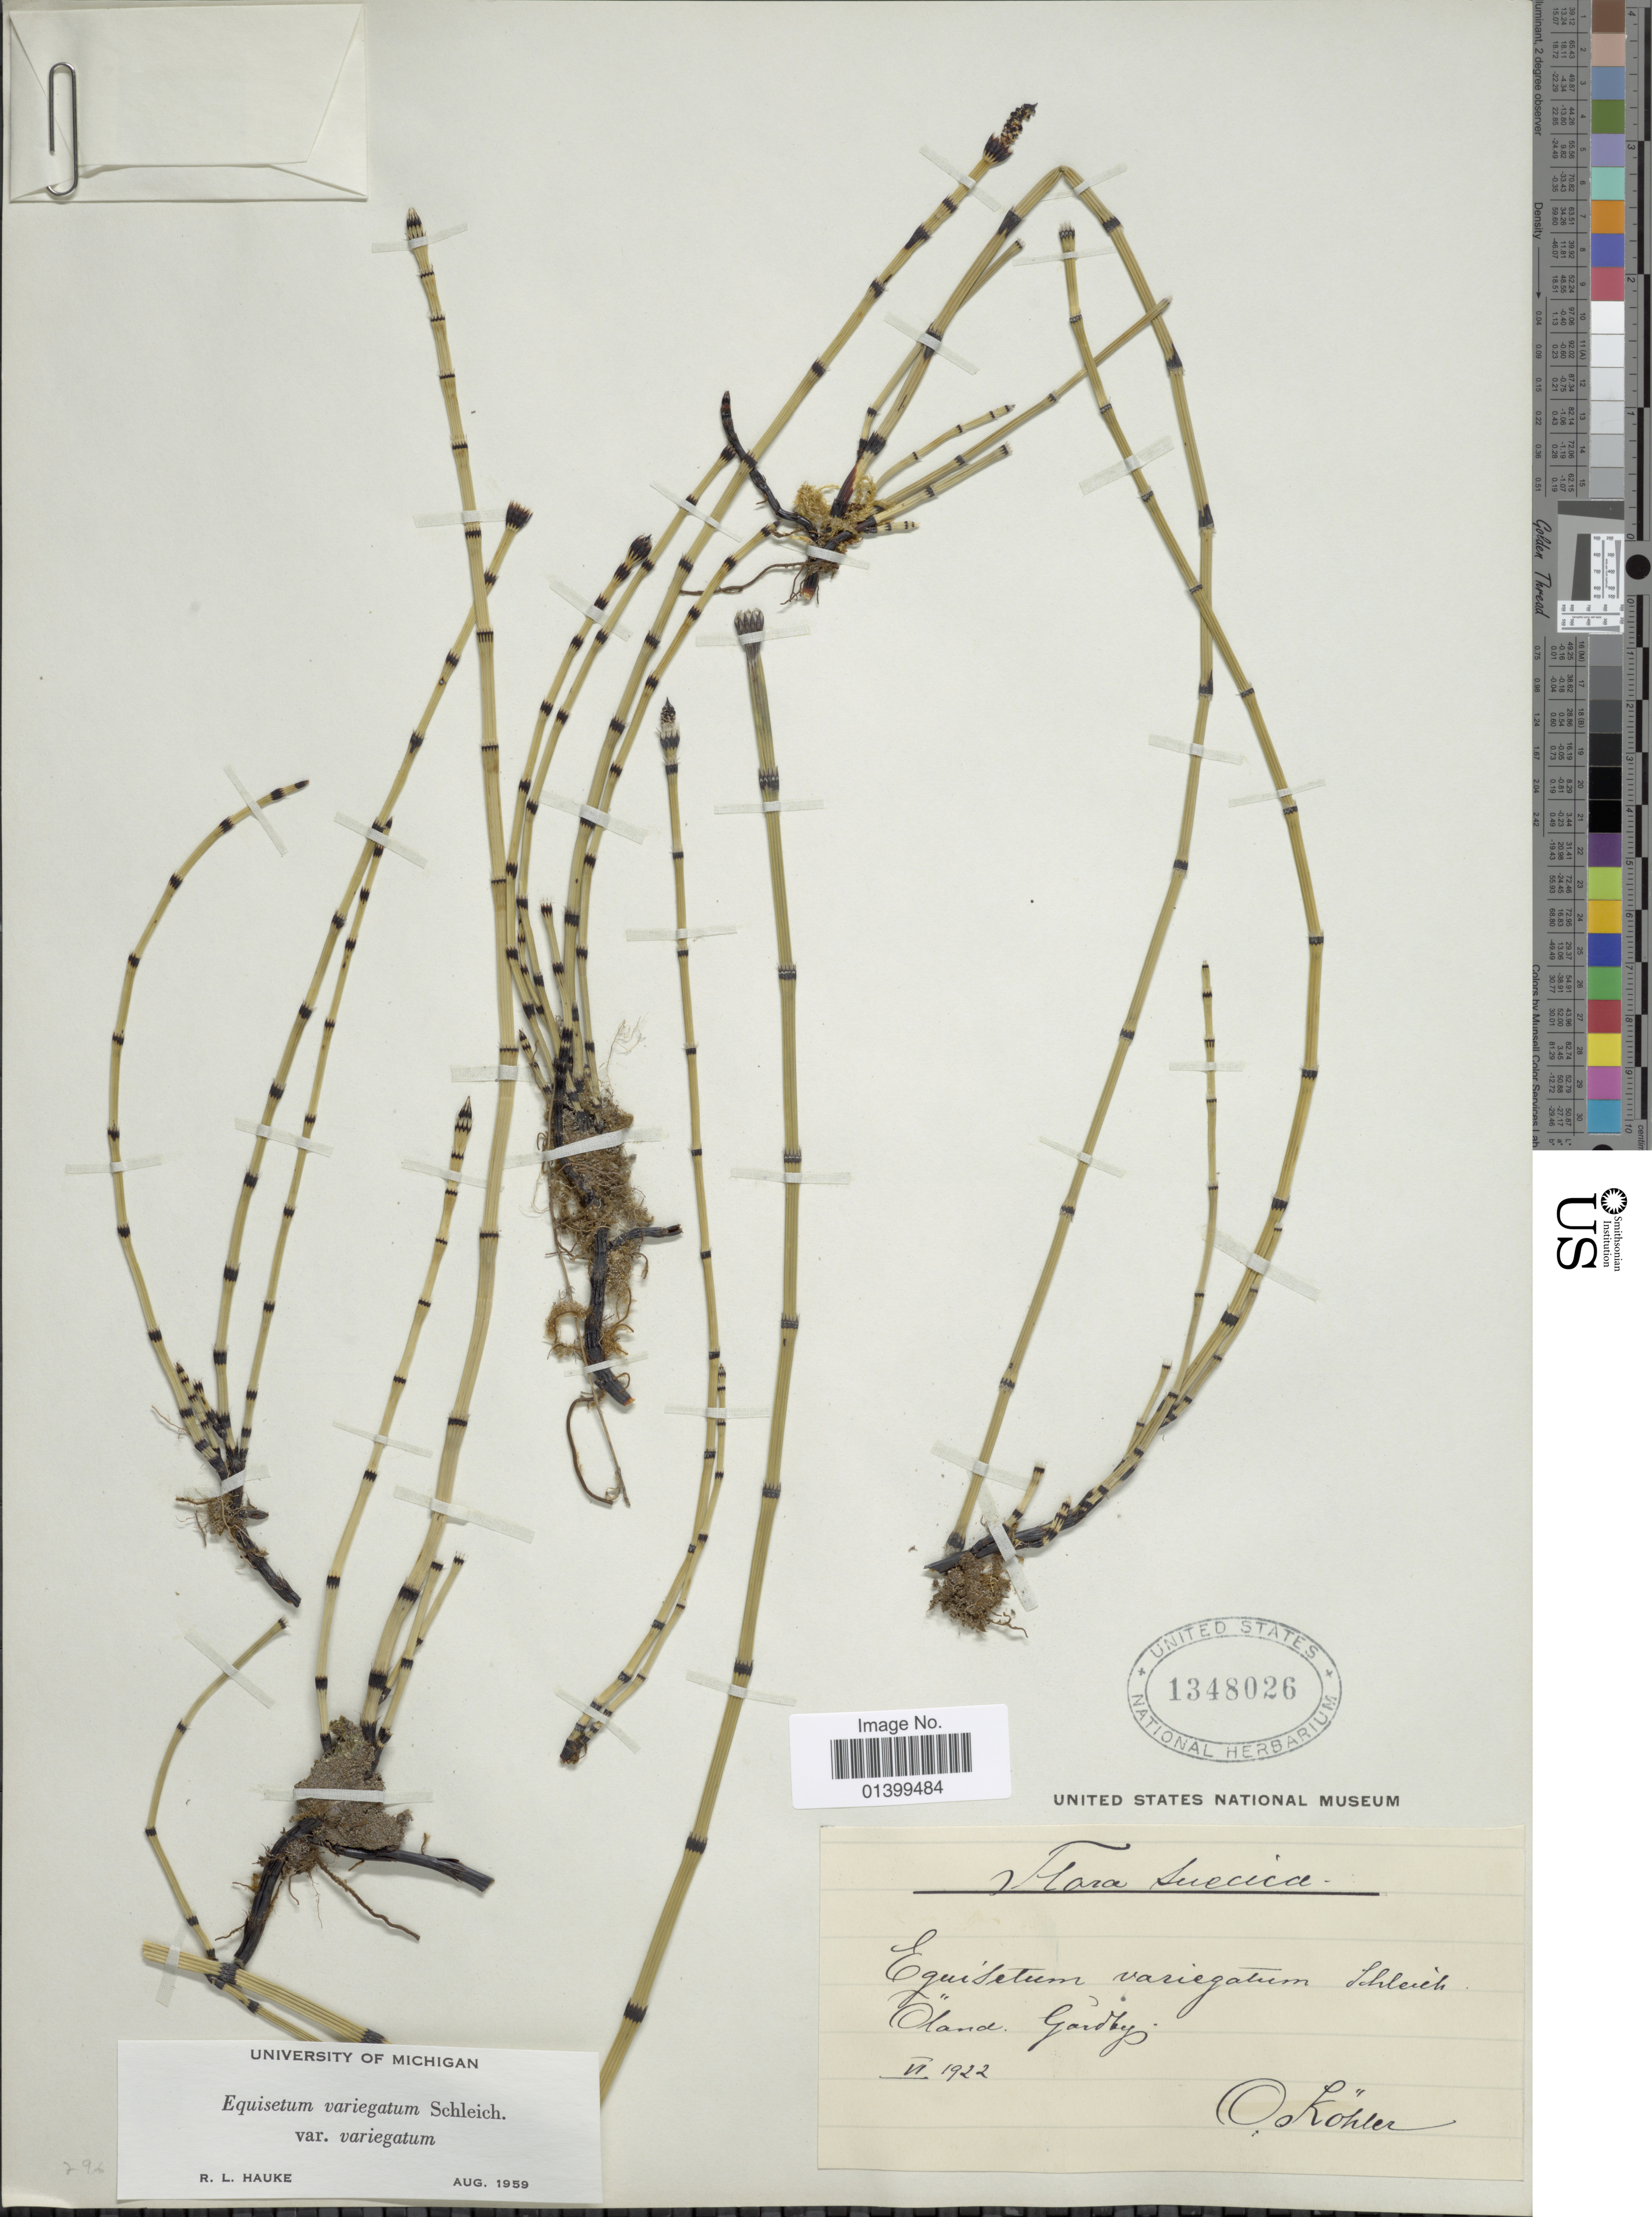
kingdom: Plantae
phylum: Tracheophyta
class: Polypodiopsida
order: Equisetales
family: Equisetaceae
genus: Equisetum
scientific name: Equisetum variegatum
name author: Schleich. ex F. Weber & D. Mohr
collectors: O. Köhler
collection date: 1922-06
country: Sweden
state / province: Kalmar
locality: Öland. Gårdby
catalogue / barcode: US 1348026